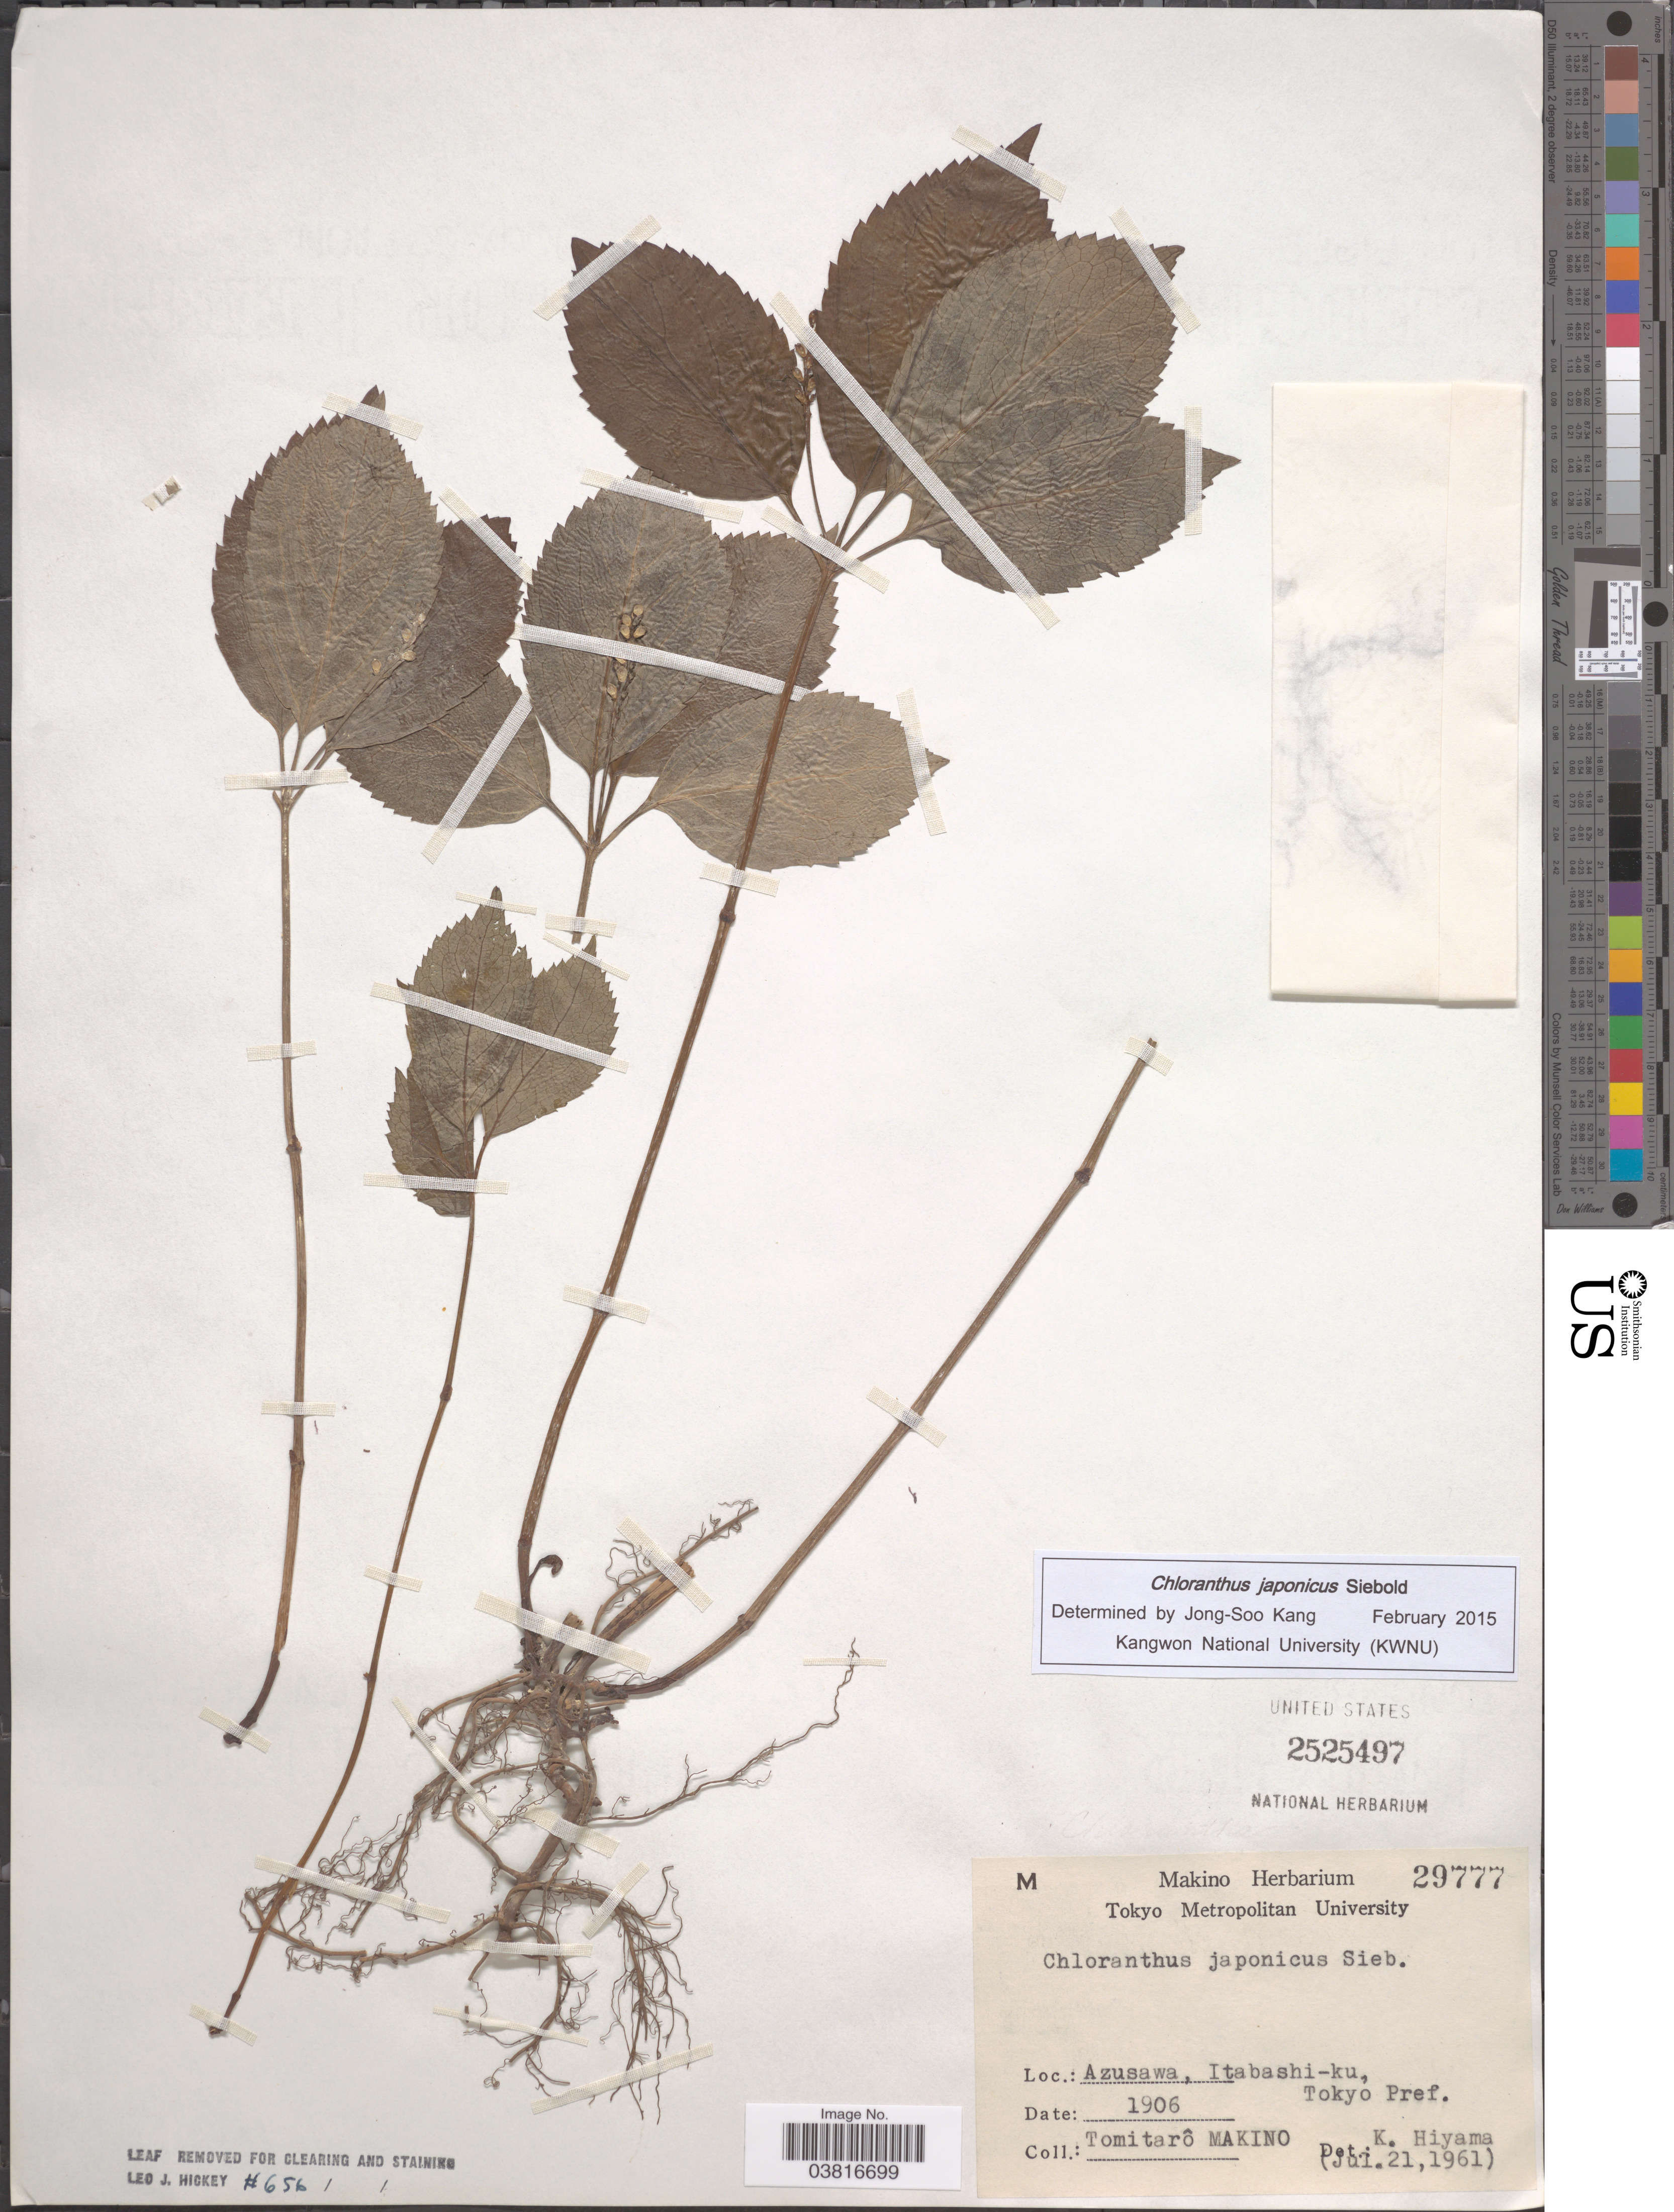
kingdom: Plantae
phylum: Tracheophyta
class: Magnoliopsida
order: Chloranthales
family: Chloranthaceae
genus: Chloranthus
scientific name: Chloranthus japonicus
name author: Siebold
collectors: T. Makino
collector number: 29777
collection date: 1906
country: Japan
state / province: Tokyo, Federal City of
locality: Azusawa, Itabashi-ku, Tokyo Pref.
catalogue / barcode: US 2525497